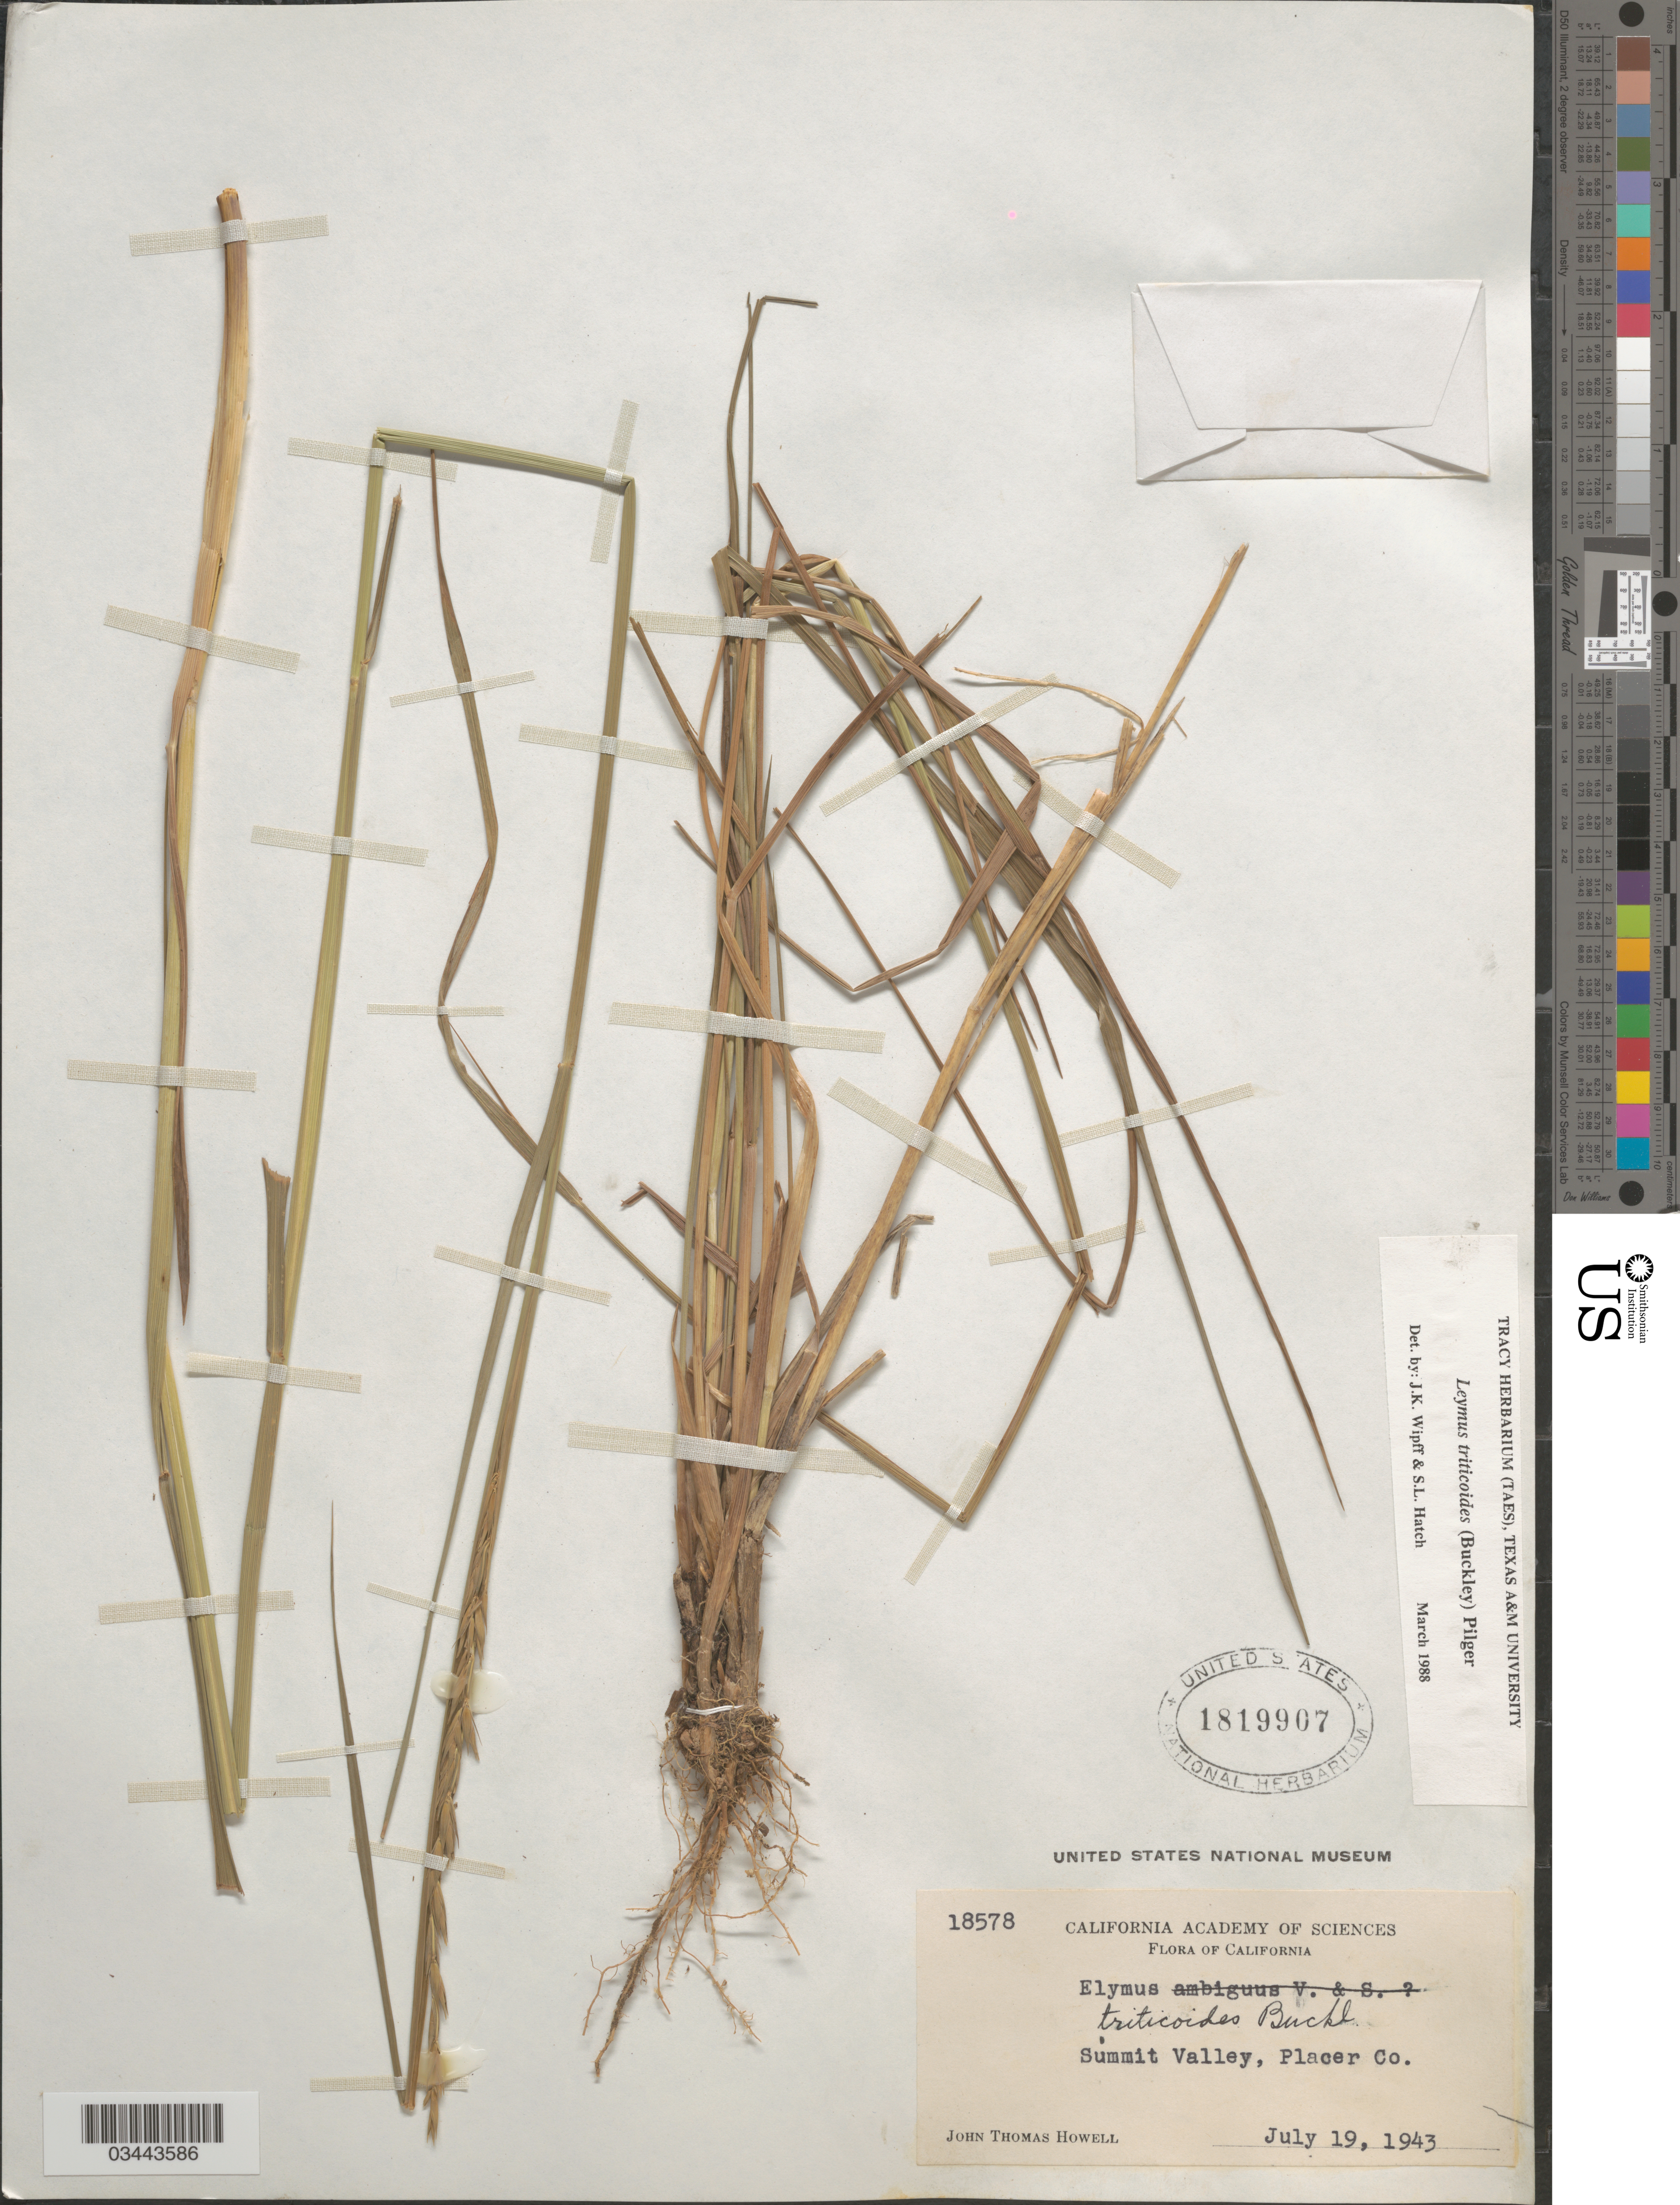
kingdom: Plantae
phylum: Tracheophyta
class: Liliopsida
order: Poales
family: Poaceae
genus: Leymus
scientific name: Leymus triticoides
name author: (Buckley) Pilg.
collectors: J. T. Howell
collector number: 18578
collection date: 1943-07-19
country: United States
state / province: California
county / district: Placer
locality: Summit Valley, Placer Co.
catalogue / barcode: US 1819907